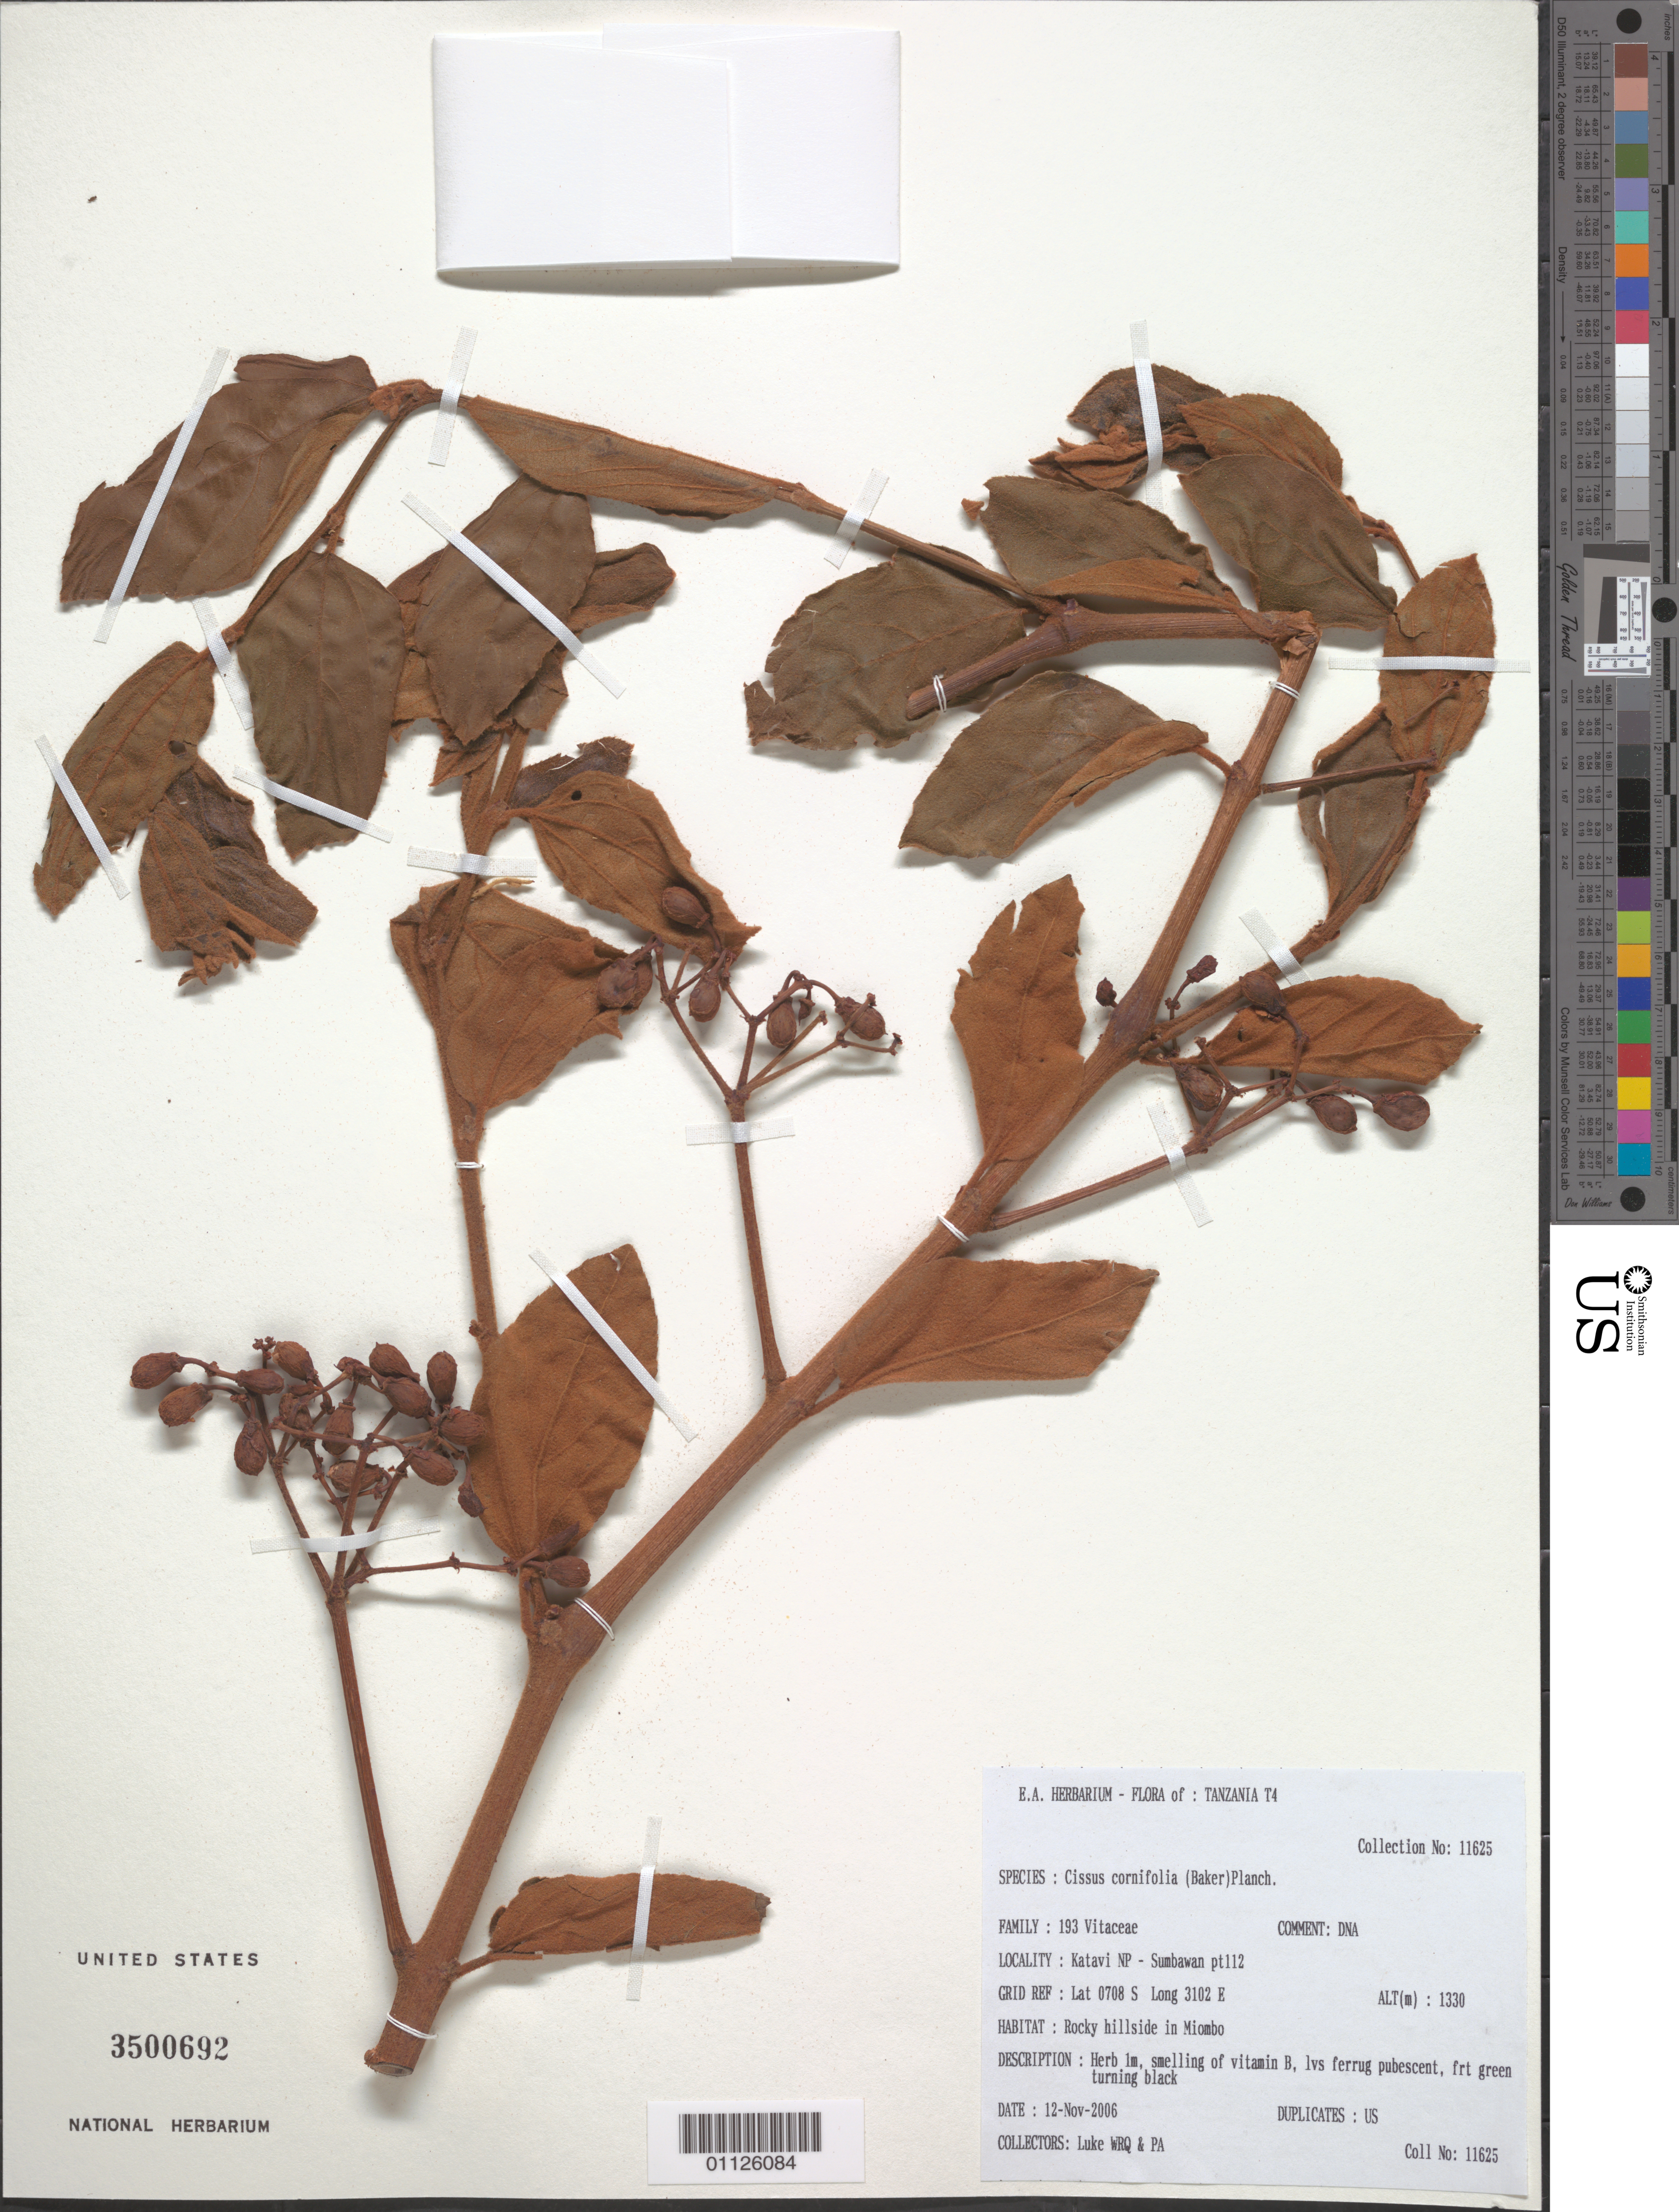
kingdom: Plantae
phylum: Tracheophyta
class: Magnoliopsida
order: Vitales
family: Vitaceae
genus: Cissus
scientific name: Cissus cornifolia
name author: (Baker) Planch.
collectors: Q. Luke & P. Luke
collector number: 11625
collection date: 2006-11-12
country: Tanzania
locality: Katavi NP - Sumbawan pt112.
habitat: Rocky hillside. Herb.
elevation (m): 1330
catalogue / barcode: US 3500692